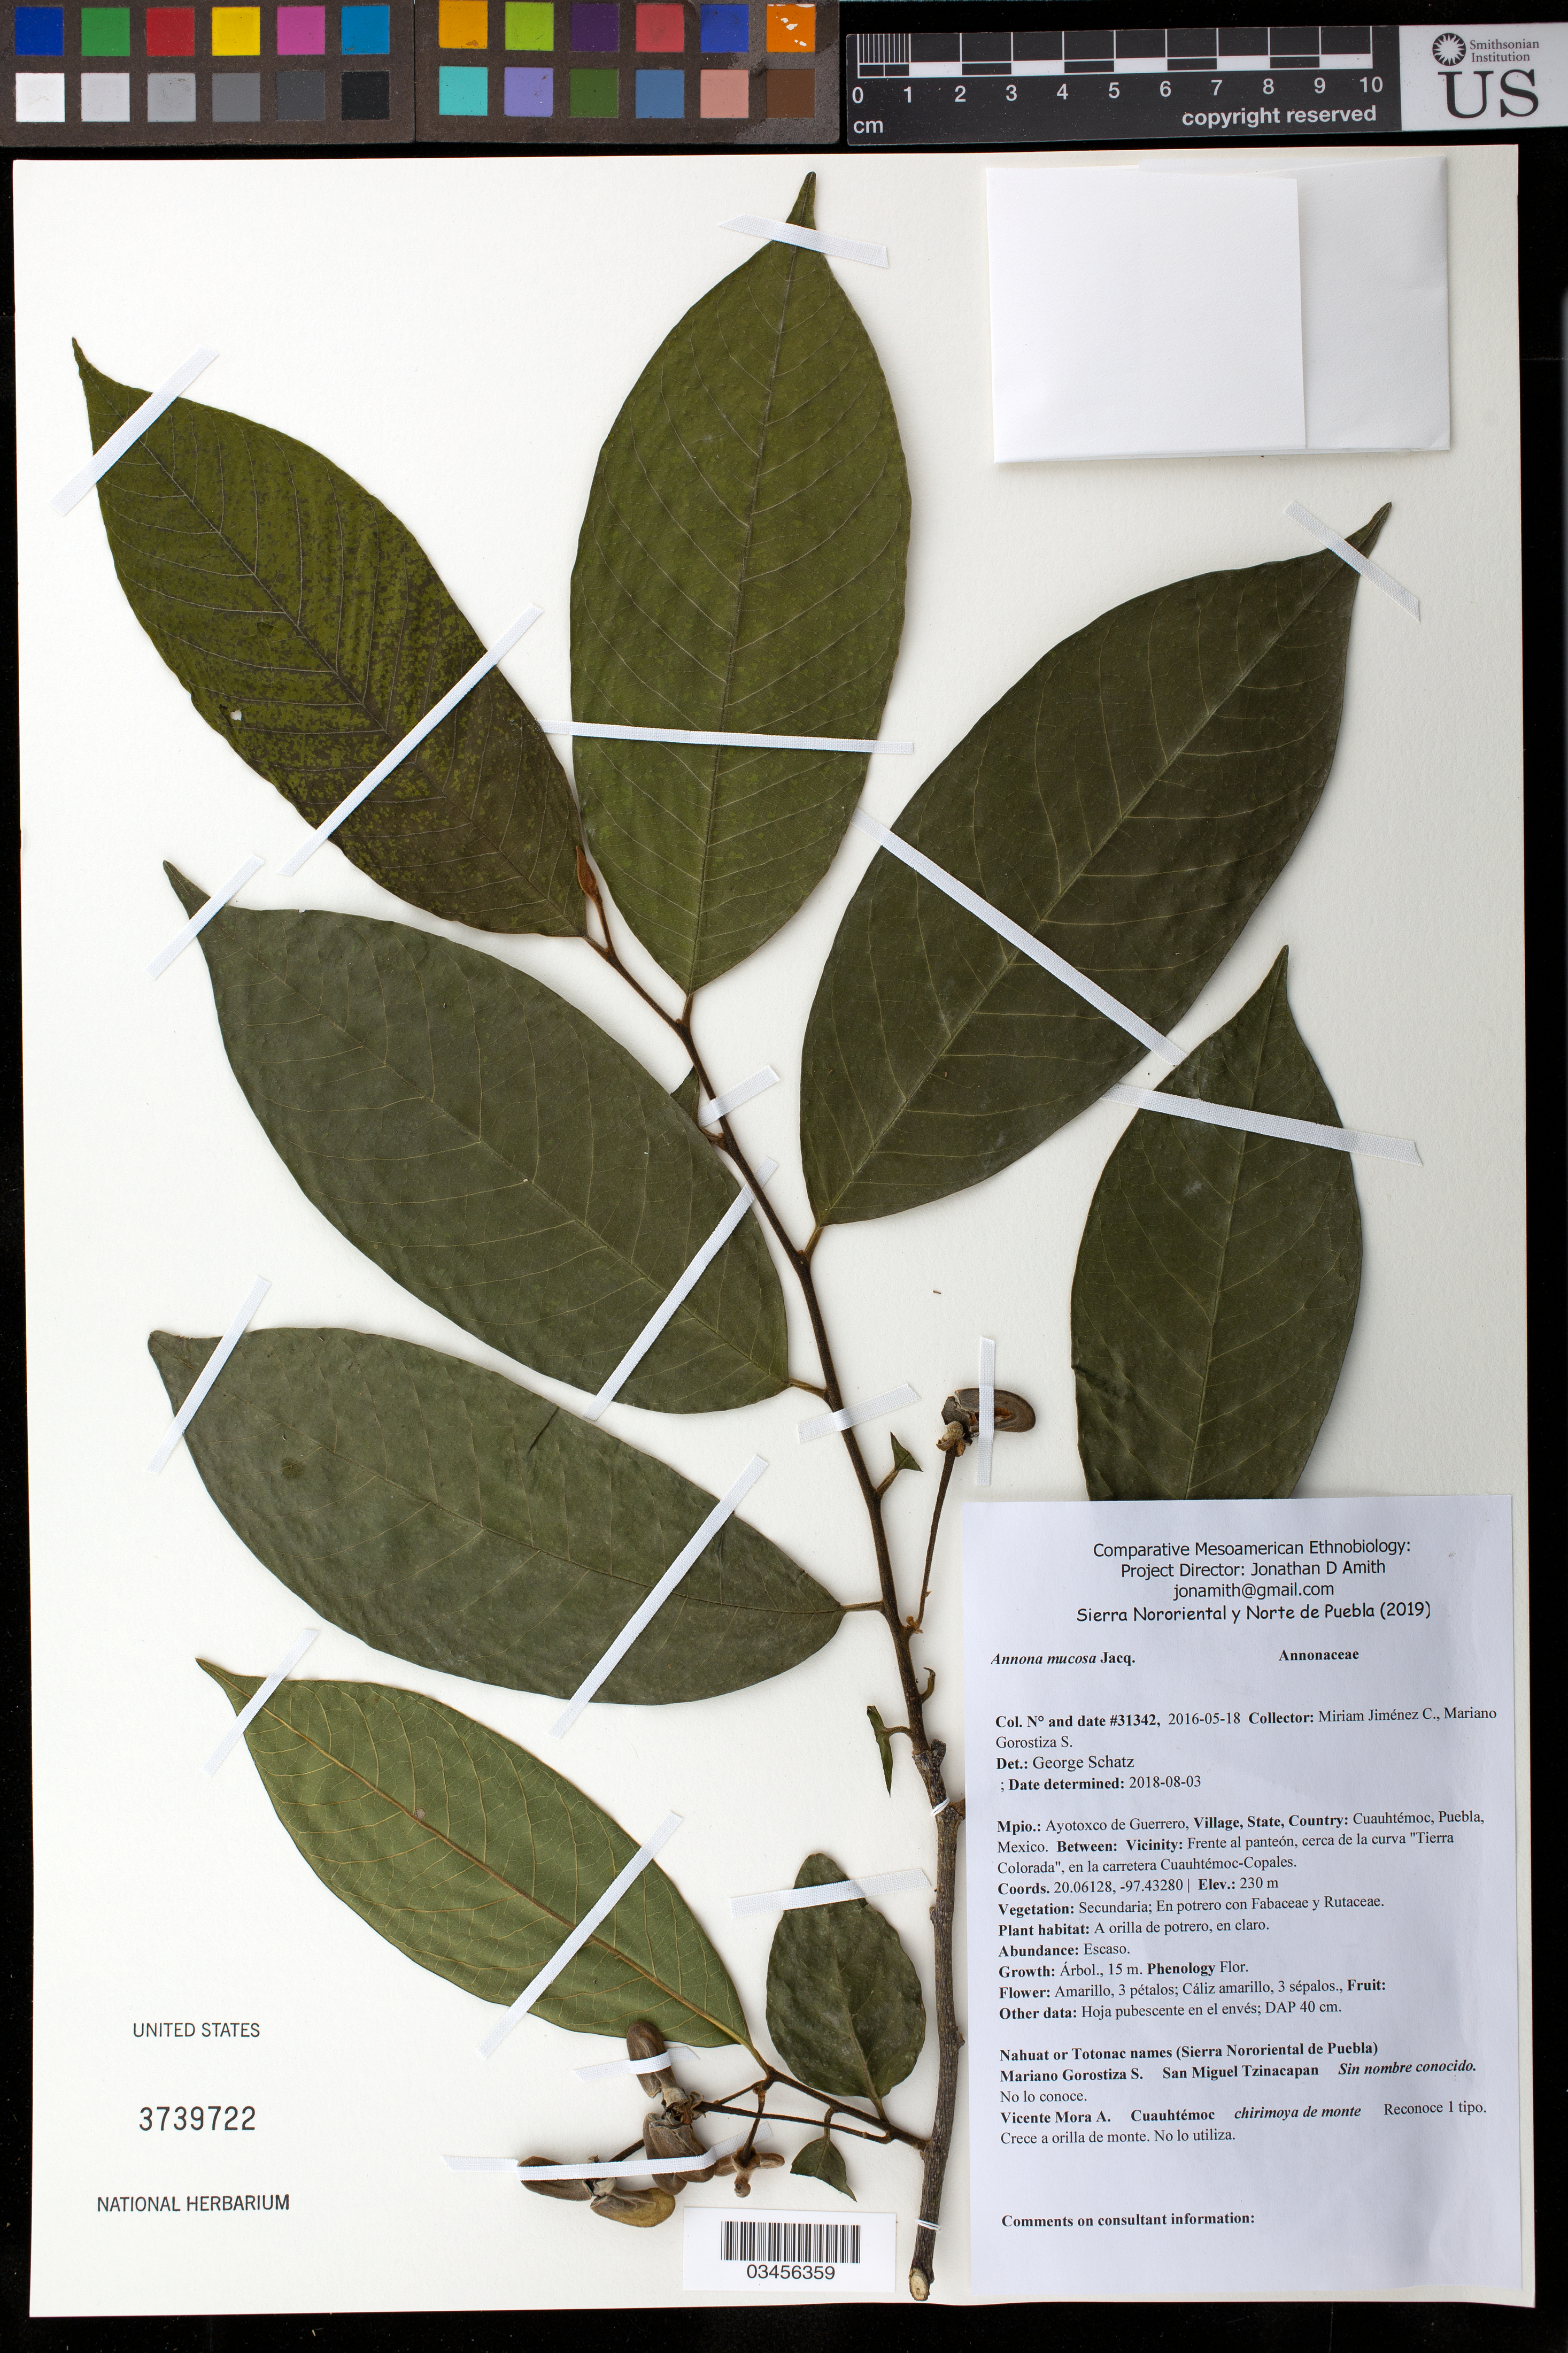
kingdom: Plantae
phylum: Tracheophyta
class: Magnoliopsida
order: Magnoliales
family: Annonaceae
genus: Annona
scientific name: Annona mucosa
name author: Jacq.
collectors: M. Jiménez Chimil & M. Gorostiza S.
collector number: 31342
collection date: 2016-05-18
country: México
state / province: Puebla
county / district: Ayotoxco de Guerrero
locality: PUEBLO: Cuauhtémoc; LOCALIDAD EXACTA: Frente al panteón, cerca de la curva "Tierra Colorada", en la carretera Cuauhtémoc-Copales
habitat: Potrero con Fabaceae y Rutaceae | A orilla de potrero, en claro.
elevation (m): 230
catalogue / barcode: US 3739722